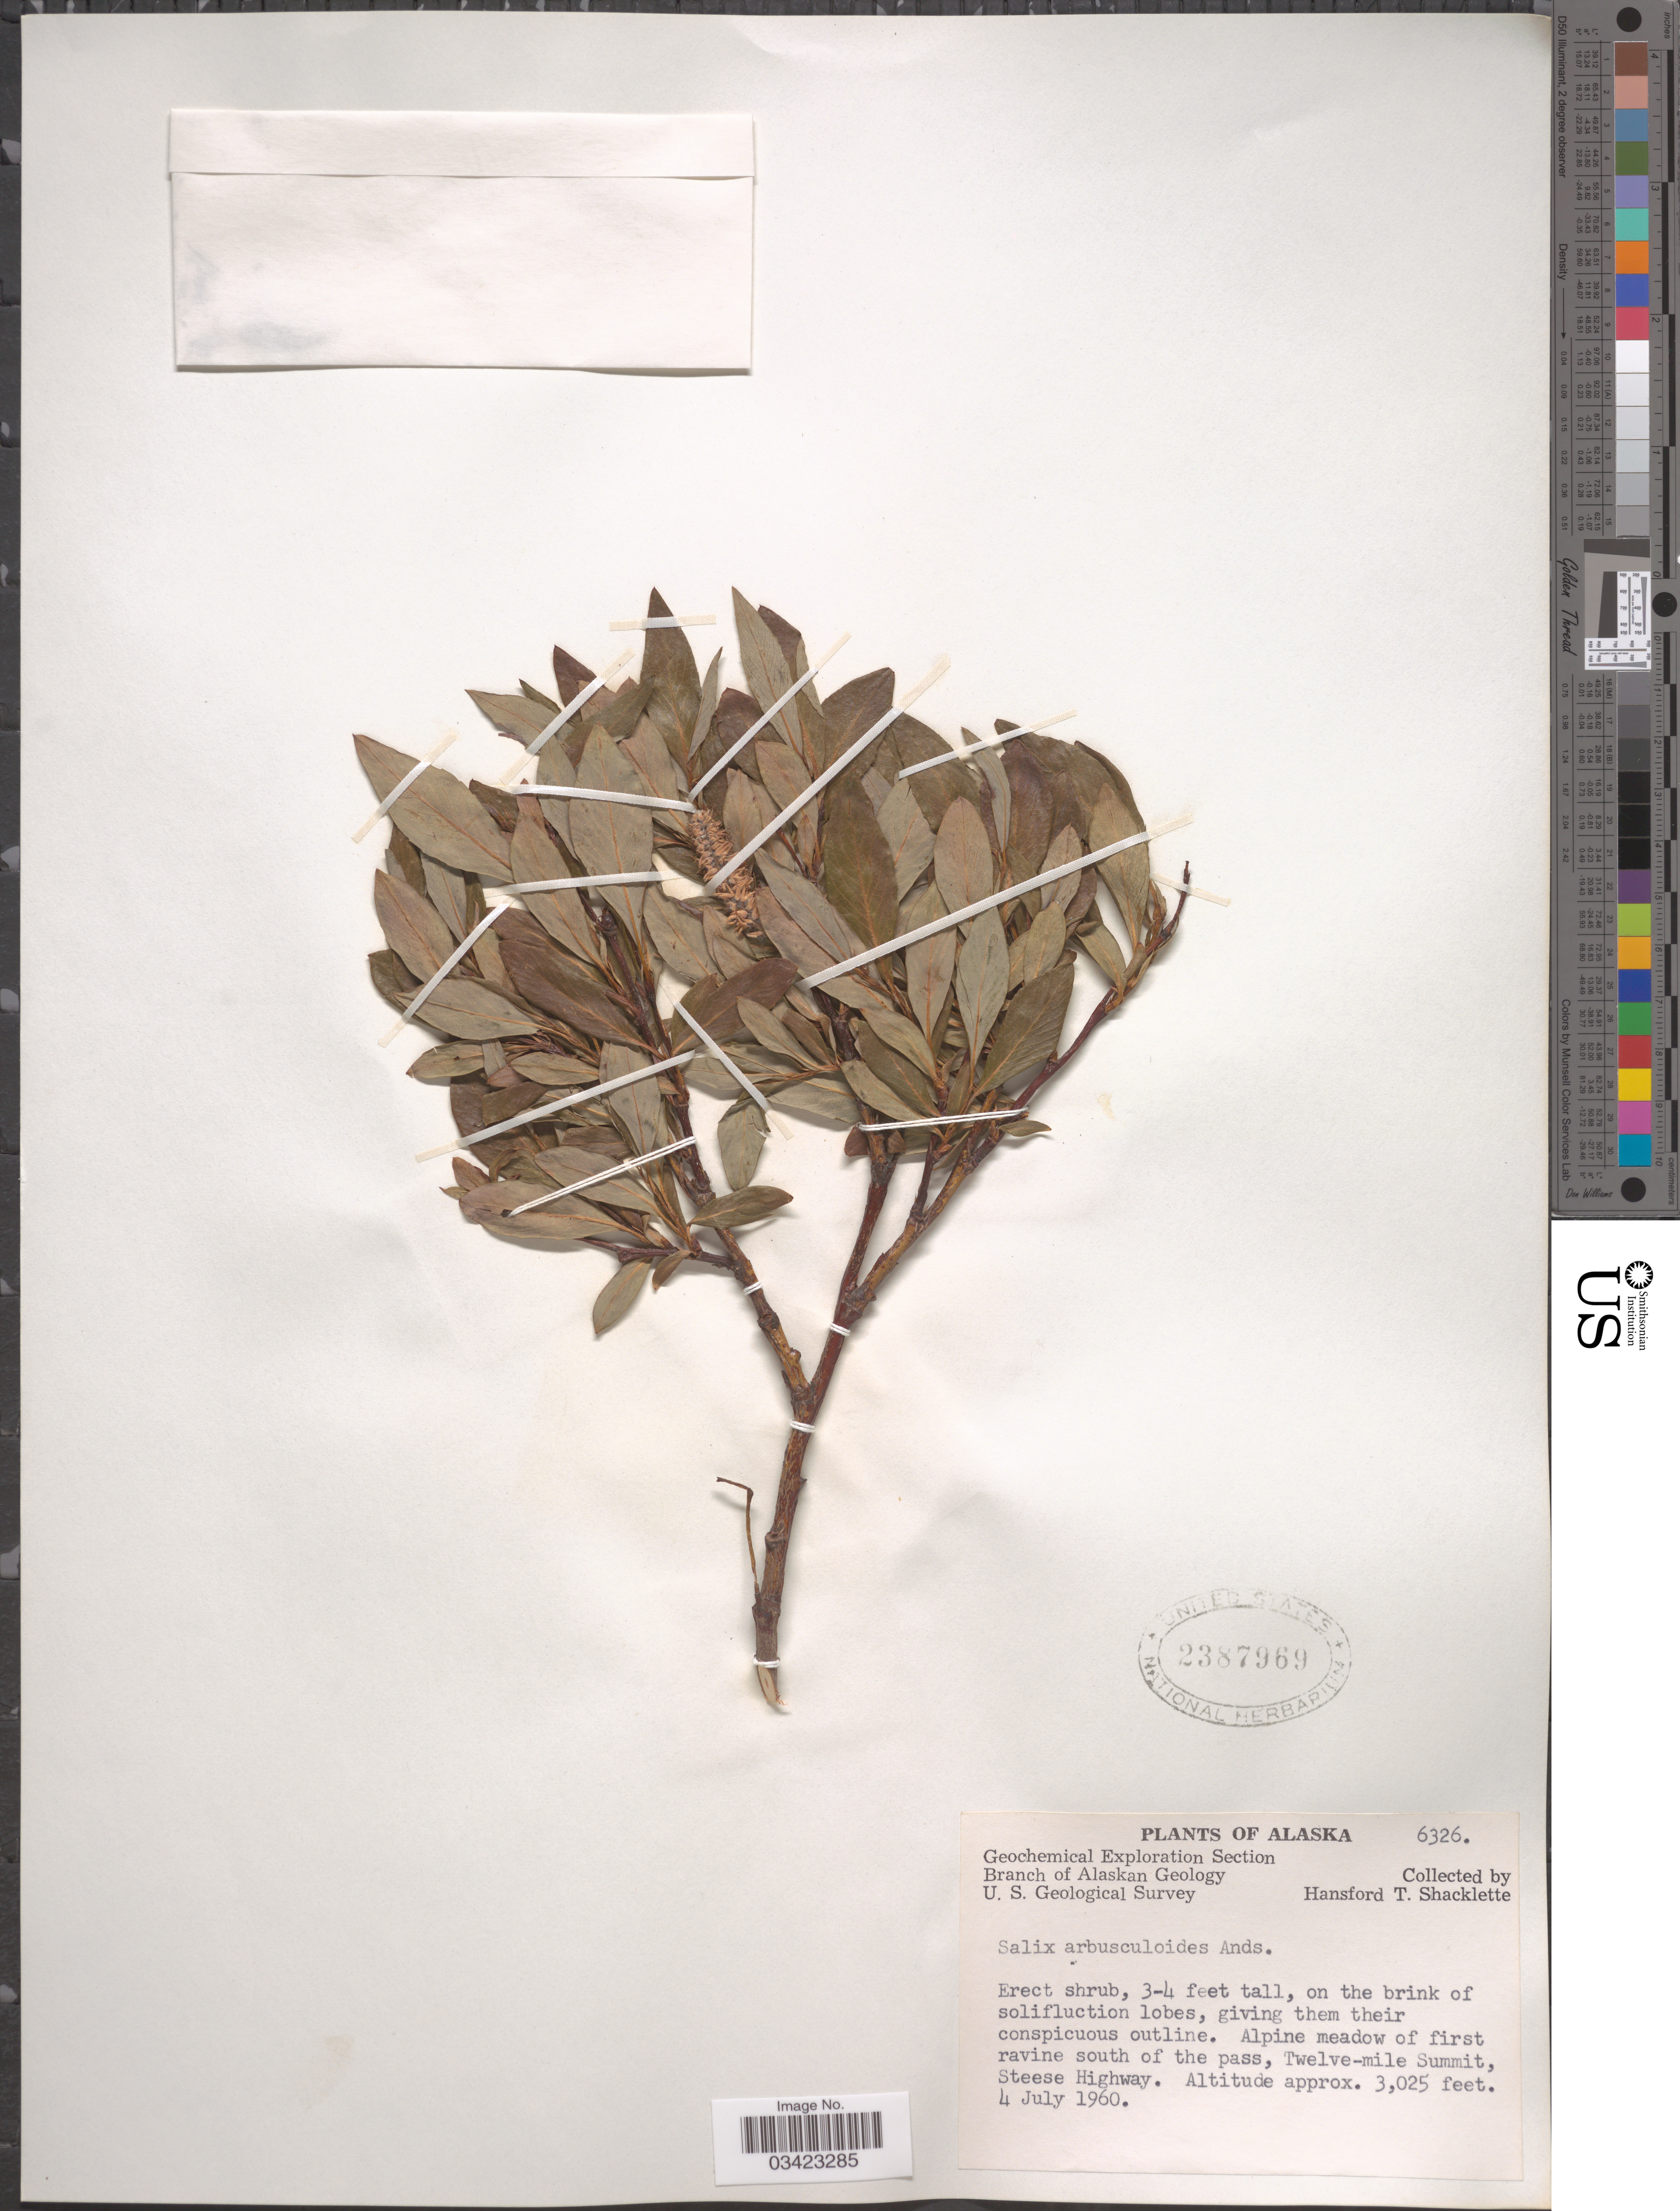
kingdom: Plantae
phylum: Tracheophyta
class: Magnoliopsida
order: Malpighiales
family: Salicaceae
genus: Salix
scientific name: Salix arbusculoides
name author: Andersson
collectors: H. Shacklette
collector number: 6326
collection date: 1960-07-04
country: United States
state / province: Alaska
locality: Alpine meadow of first ravine south of the pass, Twelve-mile Summit, Steese Highway.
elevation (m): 922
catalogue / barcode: US 2387969